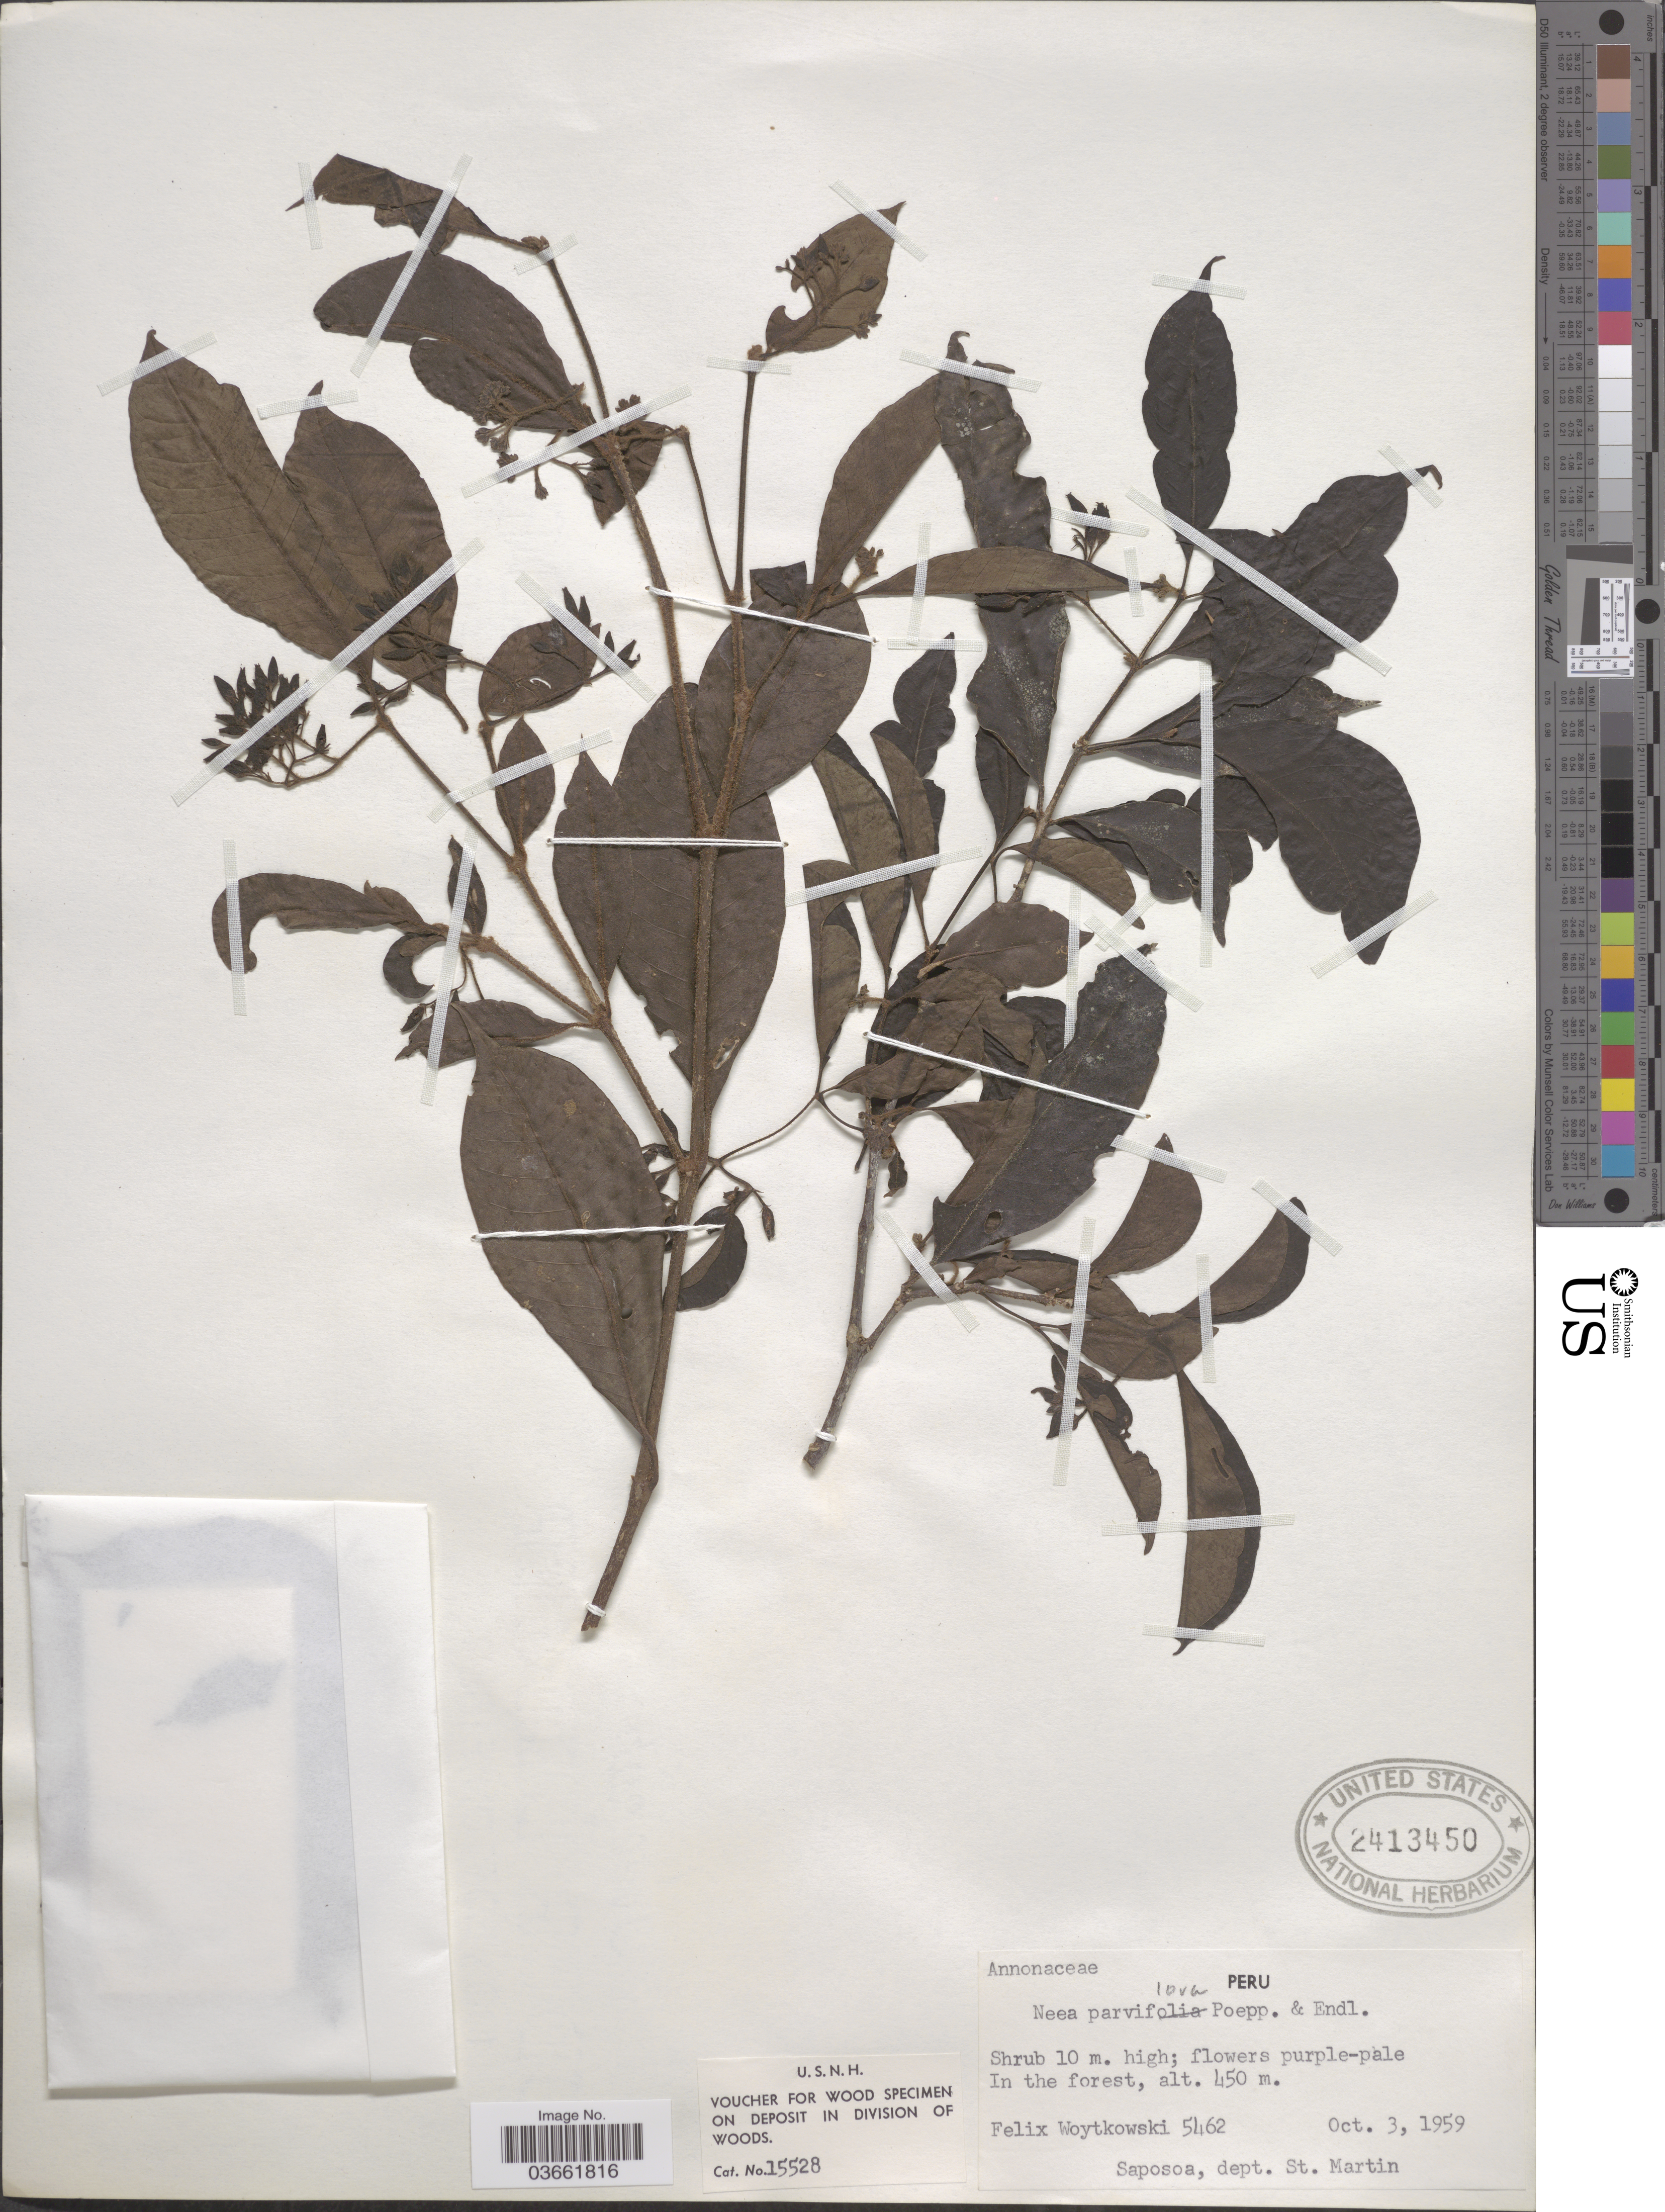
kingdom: Plantae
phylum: Tracheophyta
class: Magnoliopsida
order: Caryophyllales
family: Nyctaginaceae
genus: Neea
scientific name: Neea parviflora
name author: Poepp. & Endl.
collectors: F. Woytkowski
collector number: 5462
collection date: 1959-10-03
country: Peru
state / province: San Martín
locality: Saposoa, dept. St. Martin.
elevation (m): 450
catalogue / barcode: US 2413450